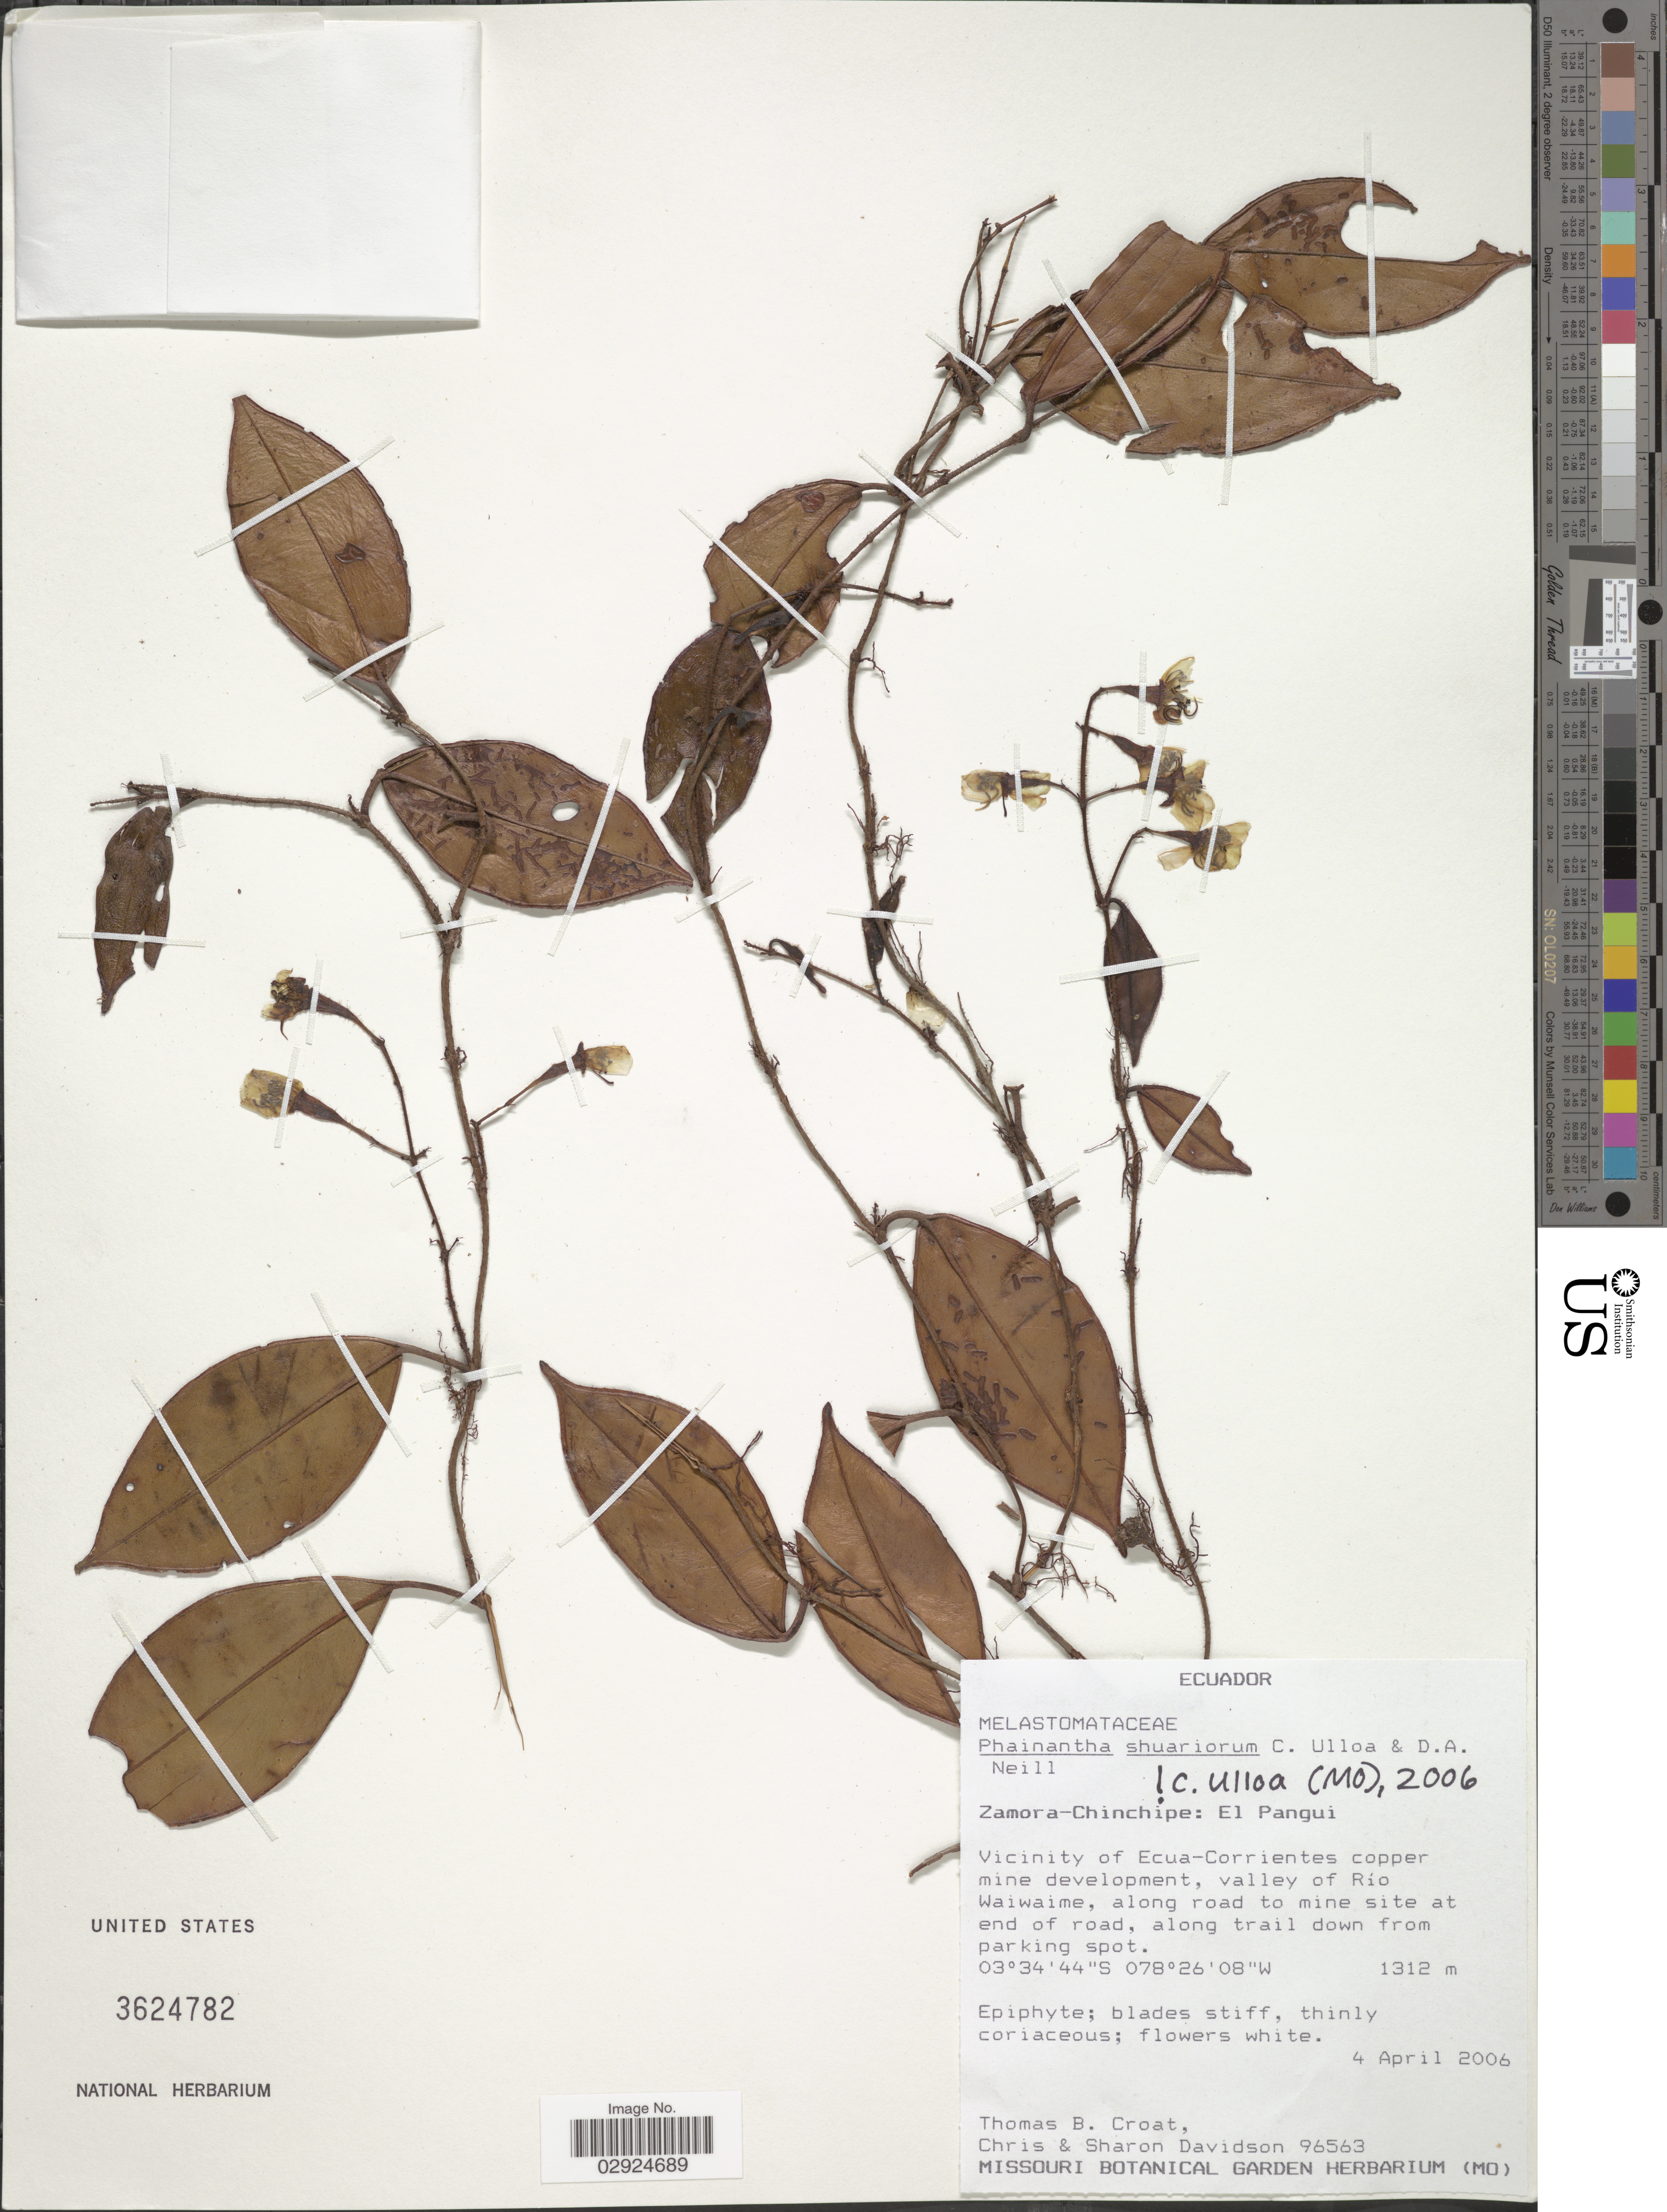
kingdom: Plantae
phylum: Tracheophyta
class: Magnoliopsida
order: Myrtales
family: Melastomataceae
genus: Phainantha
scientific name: Phainantha shuariorum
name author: C. Ulloa & D.A. Neill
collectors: T. B. Croat, C. Wilkinson & S. Davidson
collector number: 96563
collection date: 2006-04-04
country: Ecuador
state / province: Zamora-Chinchipe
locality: Zamora-Chinchipe: El Pangui. Vicinity of Ecua-Corrientes copper mine development, valley of Río Waiwaime, along road to mine site at end of road, along trail down from parking spot.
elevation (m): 1312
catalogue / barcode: US 3624782